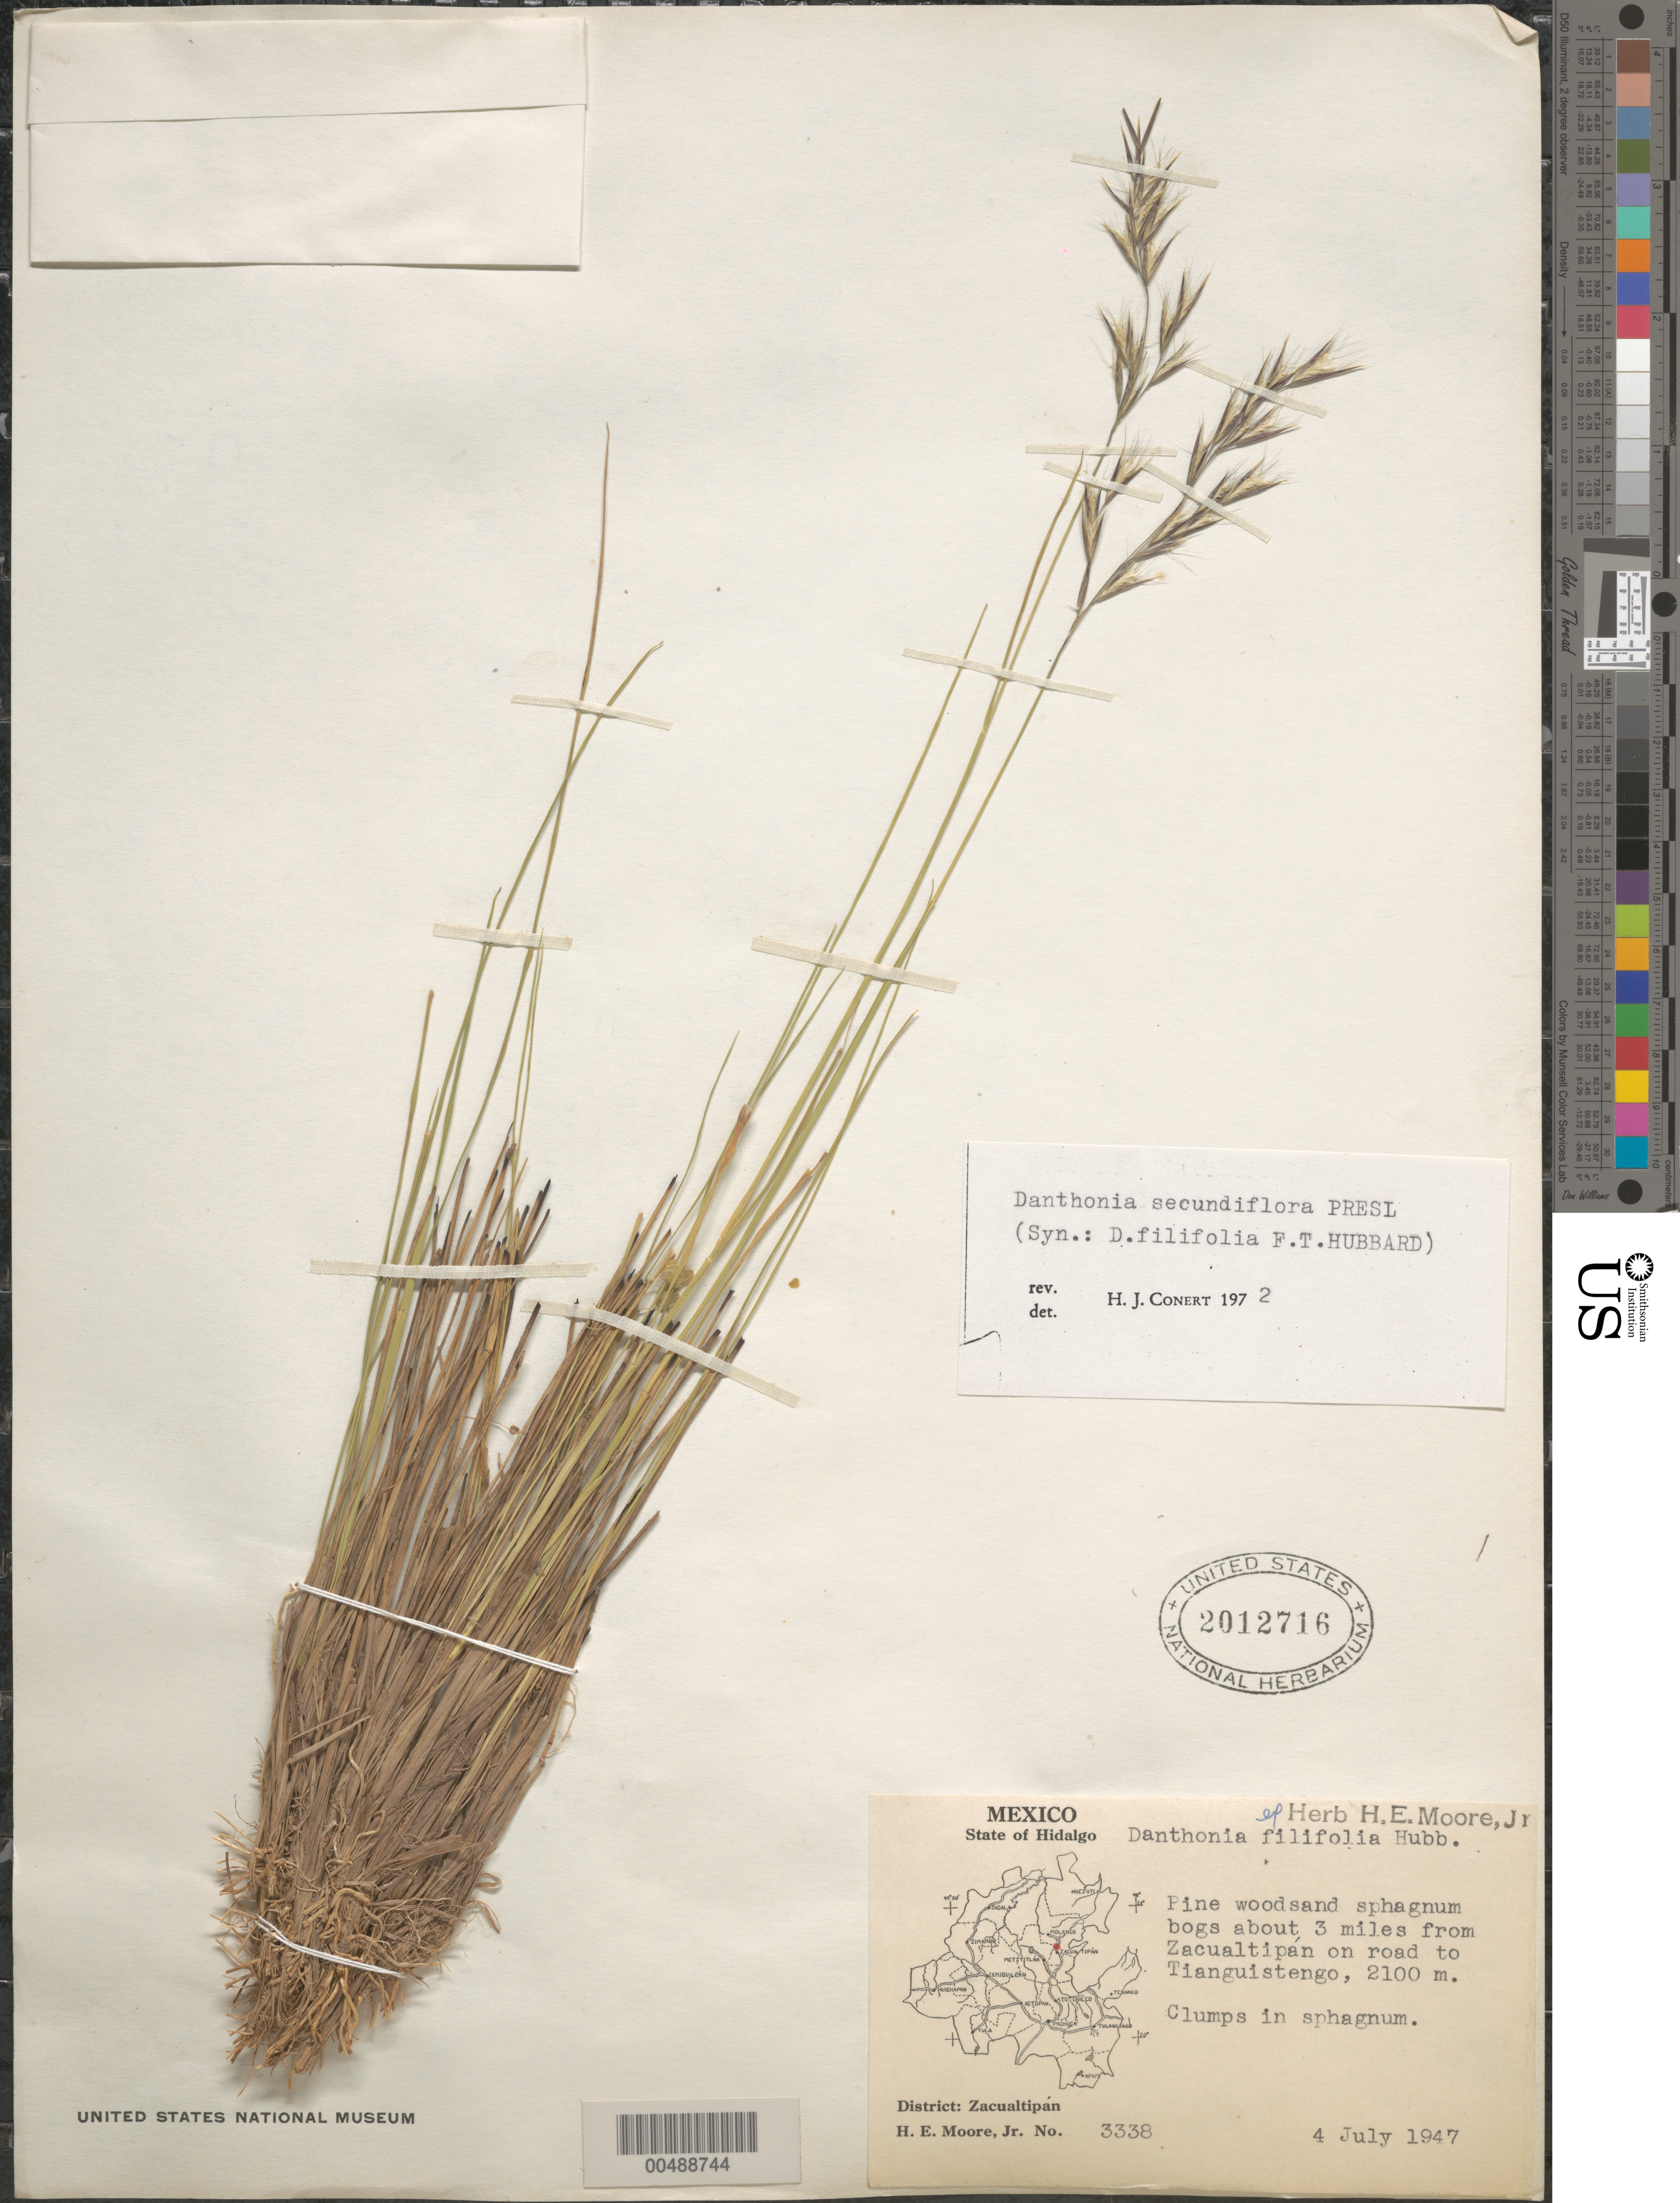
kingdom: Plantae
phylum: Tracheophyta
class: Liliopsida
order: Poales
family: Poaceae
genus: Danthonia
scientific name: Danthonia secundiflora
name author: J. Presl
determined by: Concert, H. J.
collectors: H. E. Moore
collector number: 3338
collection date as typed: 4 Jul 1947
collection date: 1947-07-04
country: Mexico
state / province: Hidalgo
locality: About 3 mi from Zacualtipán on rd to Tianguistengo, Zacualtipán Dist.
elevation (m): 2100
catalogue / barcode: US 2012716